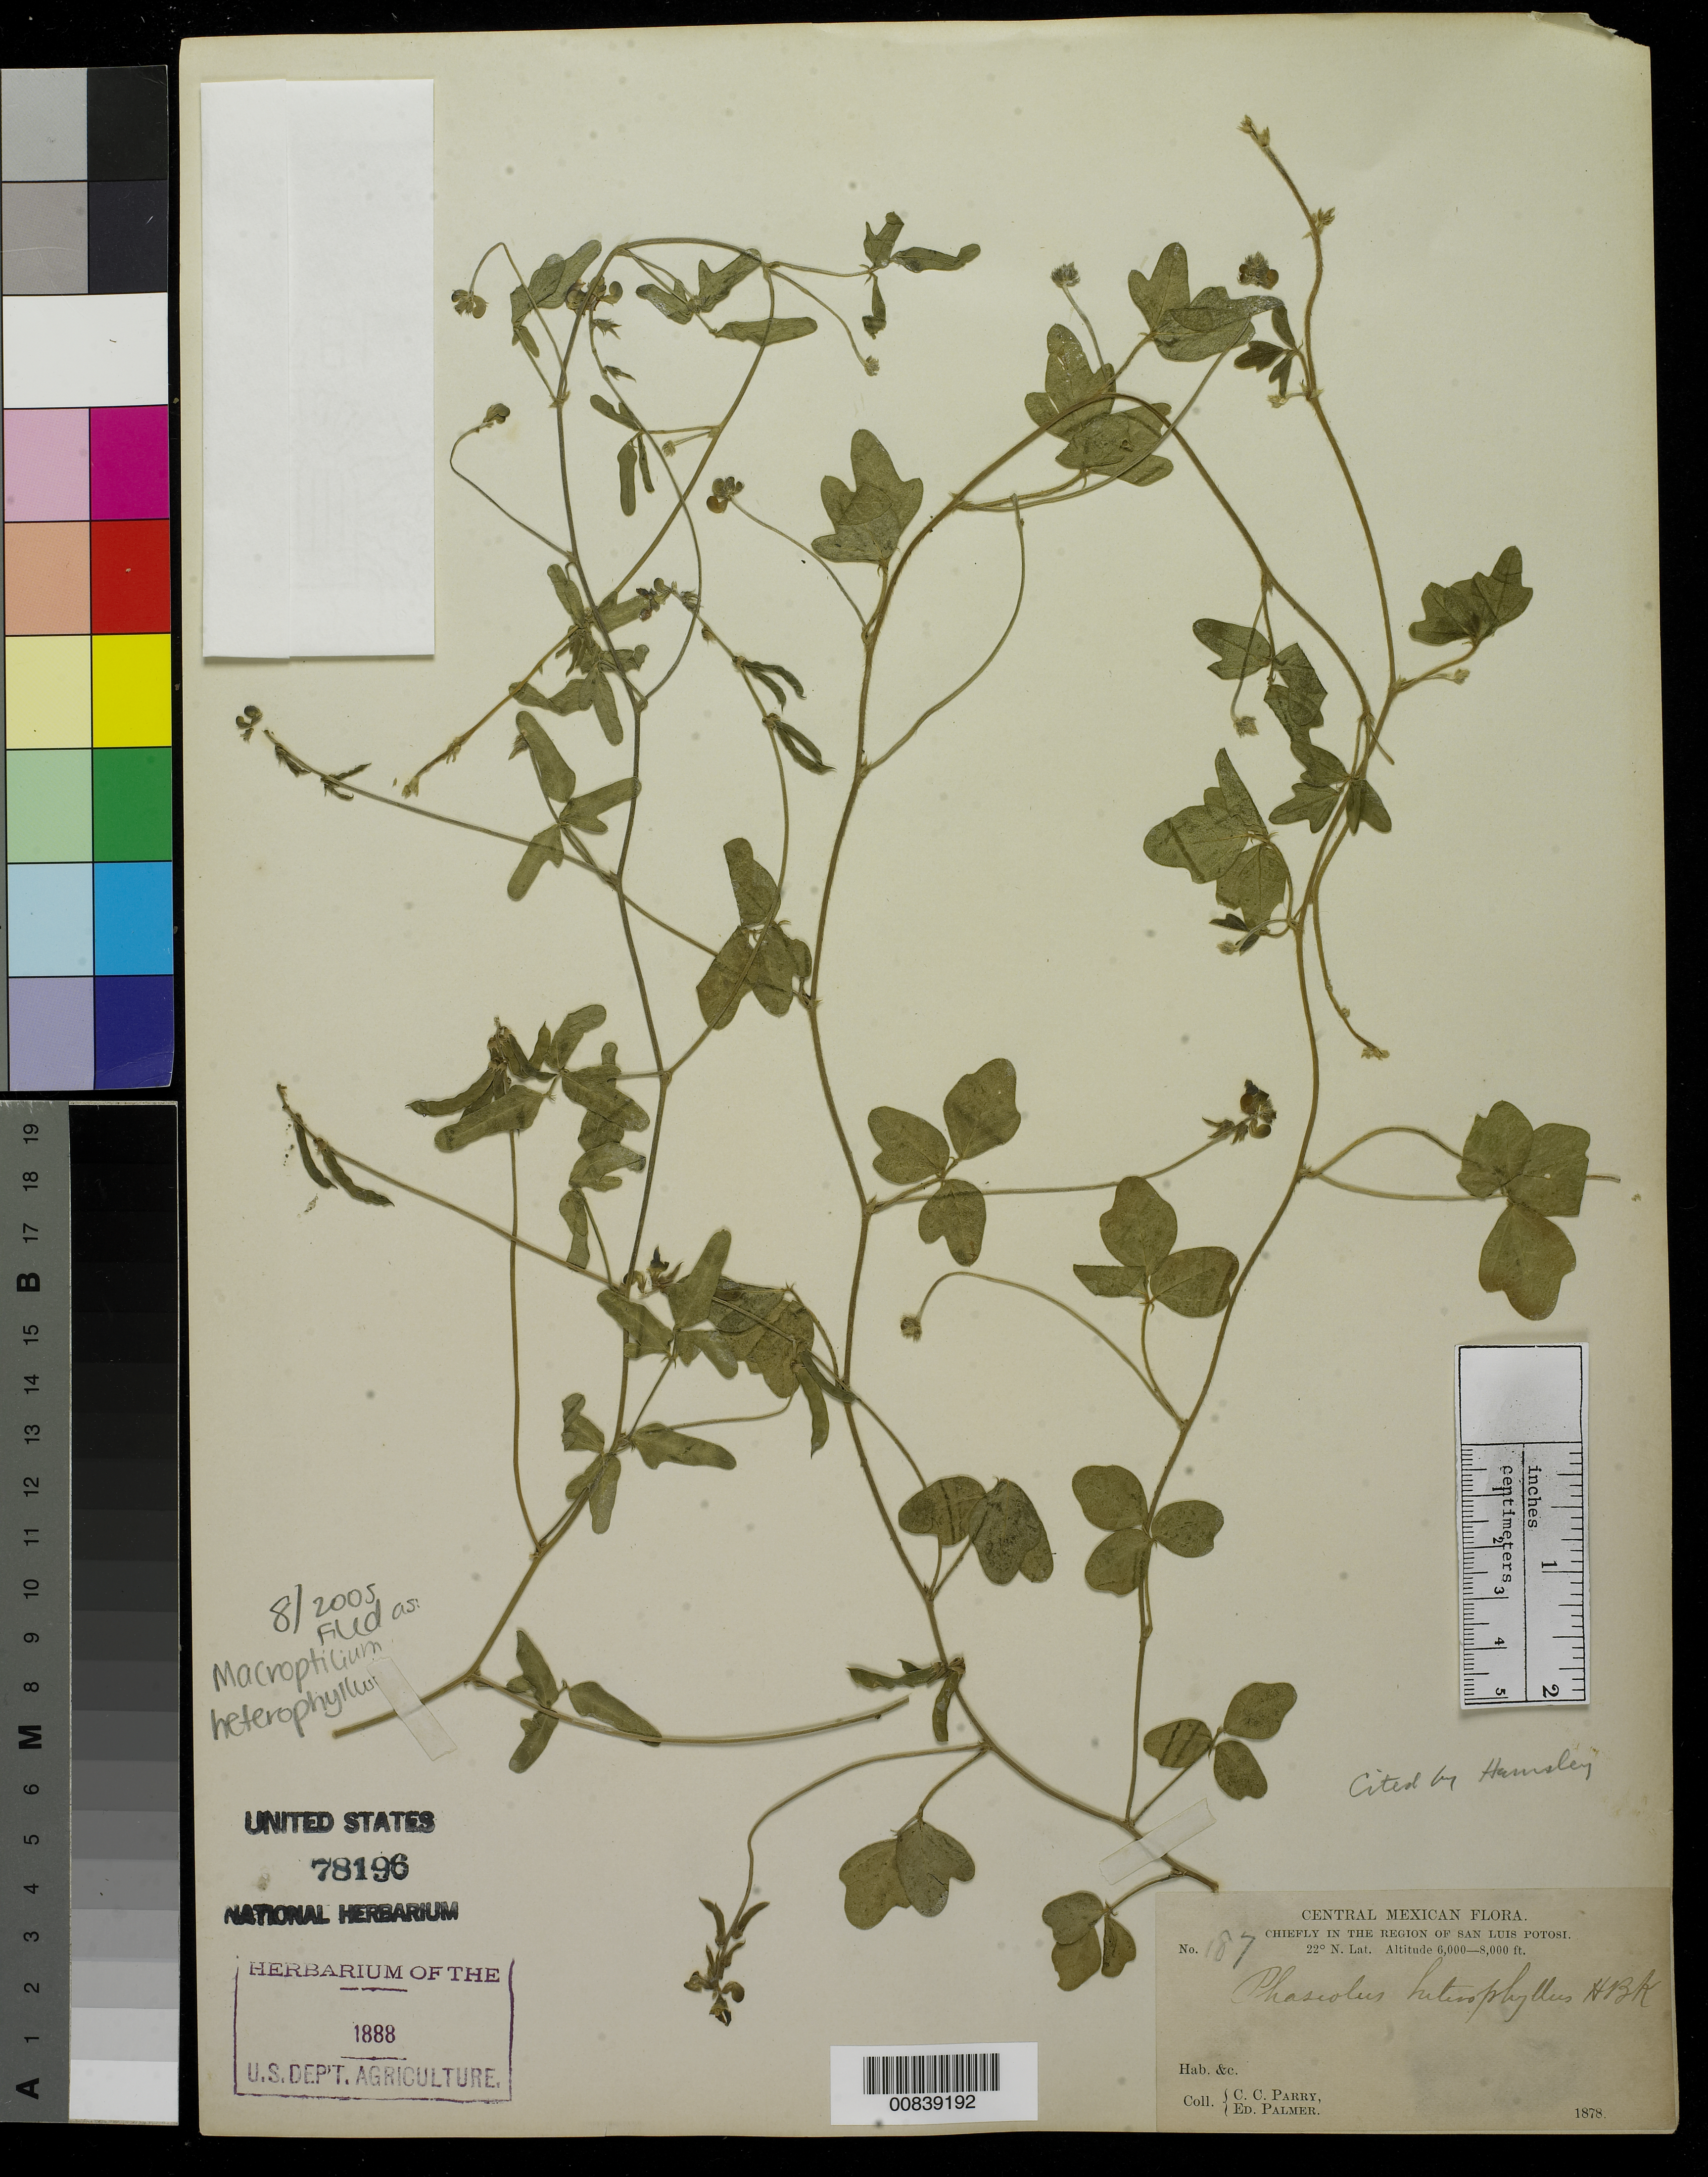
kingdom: Plantae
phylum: Tracheophyta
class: Magnoliopsida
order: Fabales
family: Fabaceae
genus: Macroptilium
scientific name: Macroptilium gibbosifolium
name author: (Ortega) A. Delgado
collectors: C. C. Parry & E. Palmer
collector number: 187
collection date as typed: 1878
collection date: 1878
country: Mexico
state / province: San Luis Potosí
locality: Chiefly in the region of San Luis Potosí.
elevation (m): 1829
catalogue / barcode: US 78196